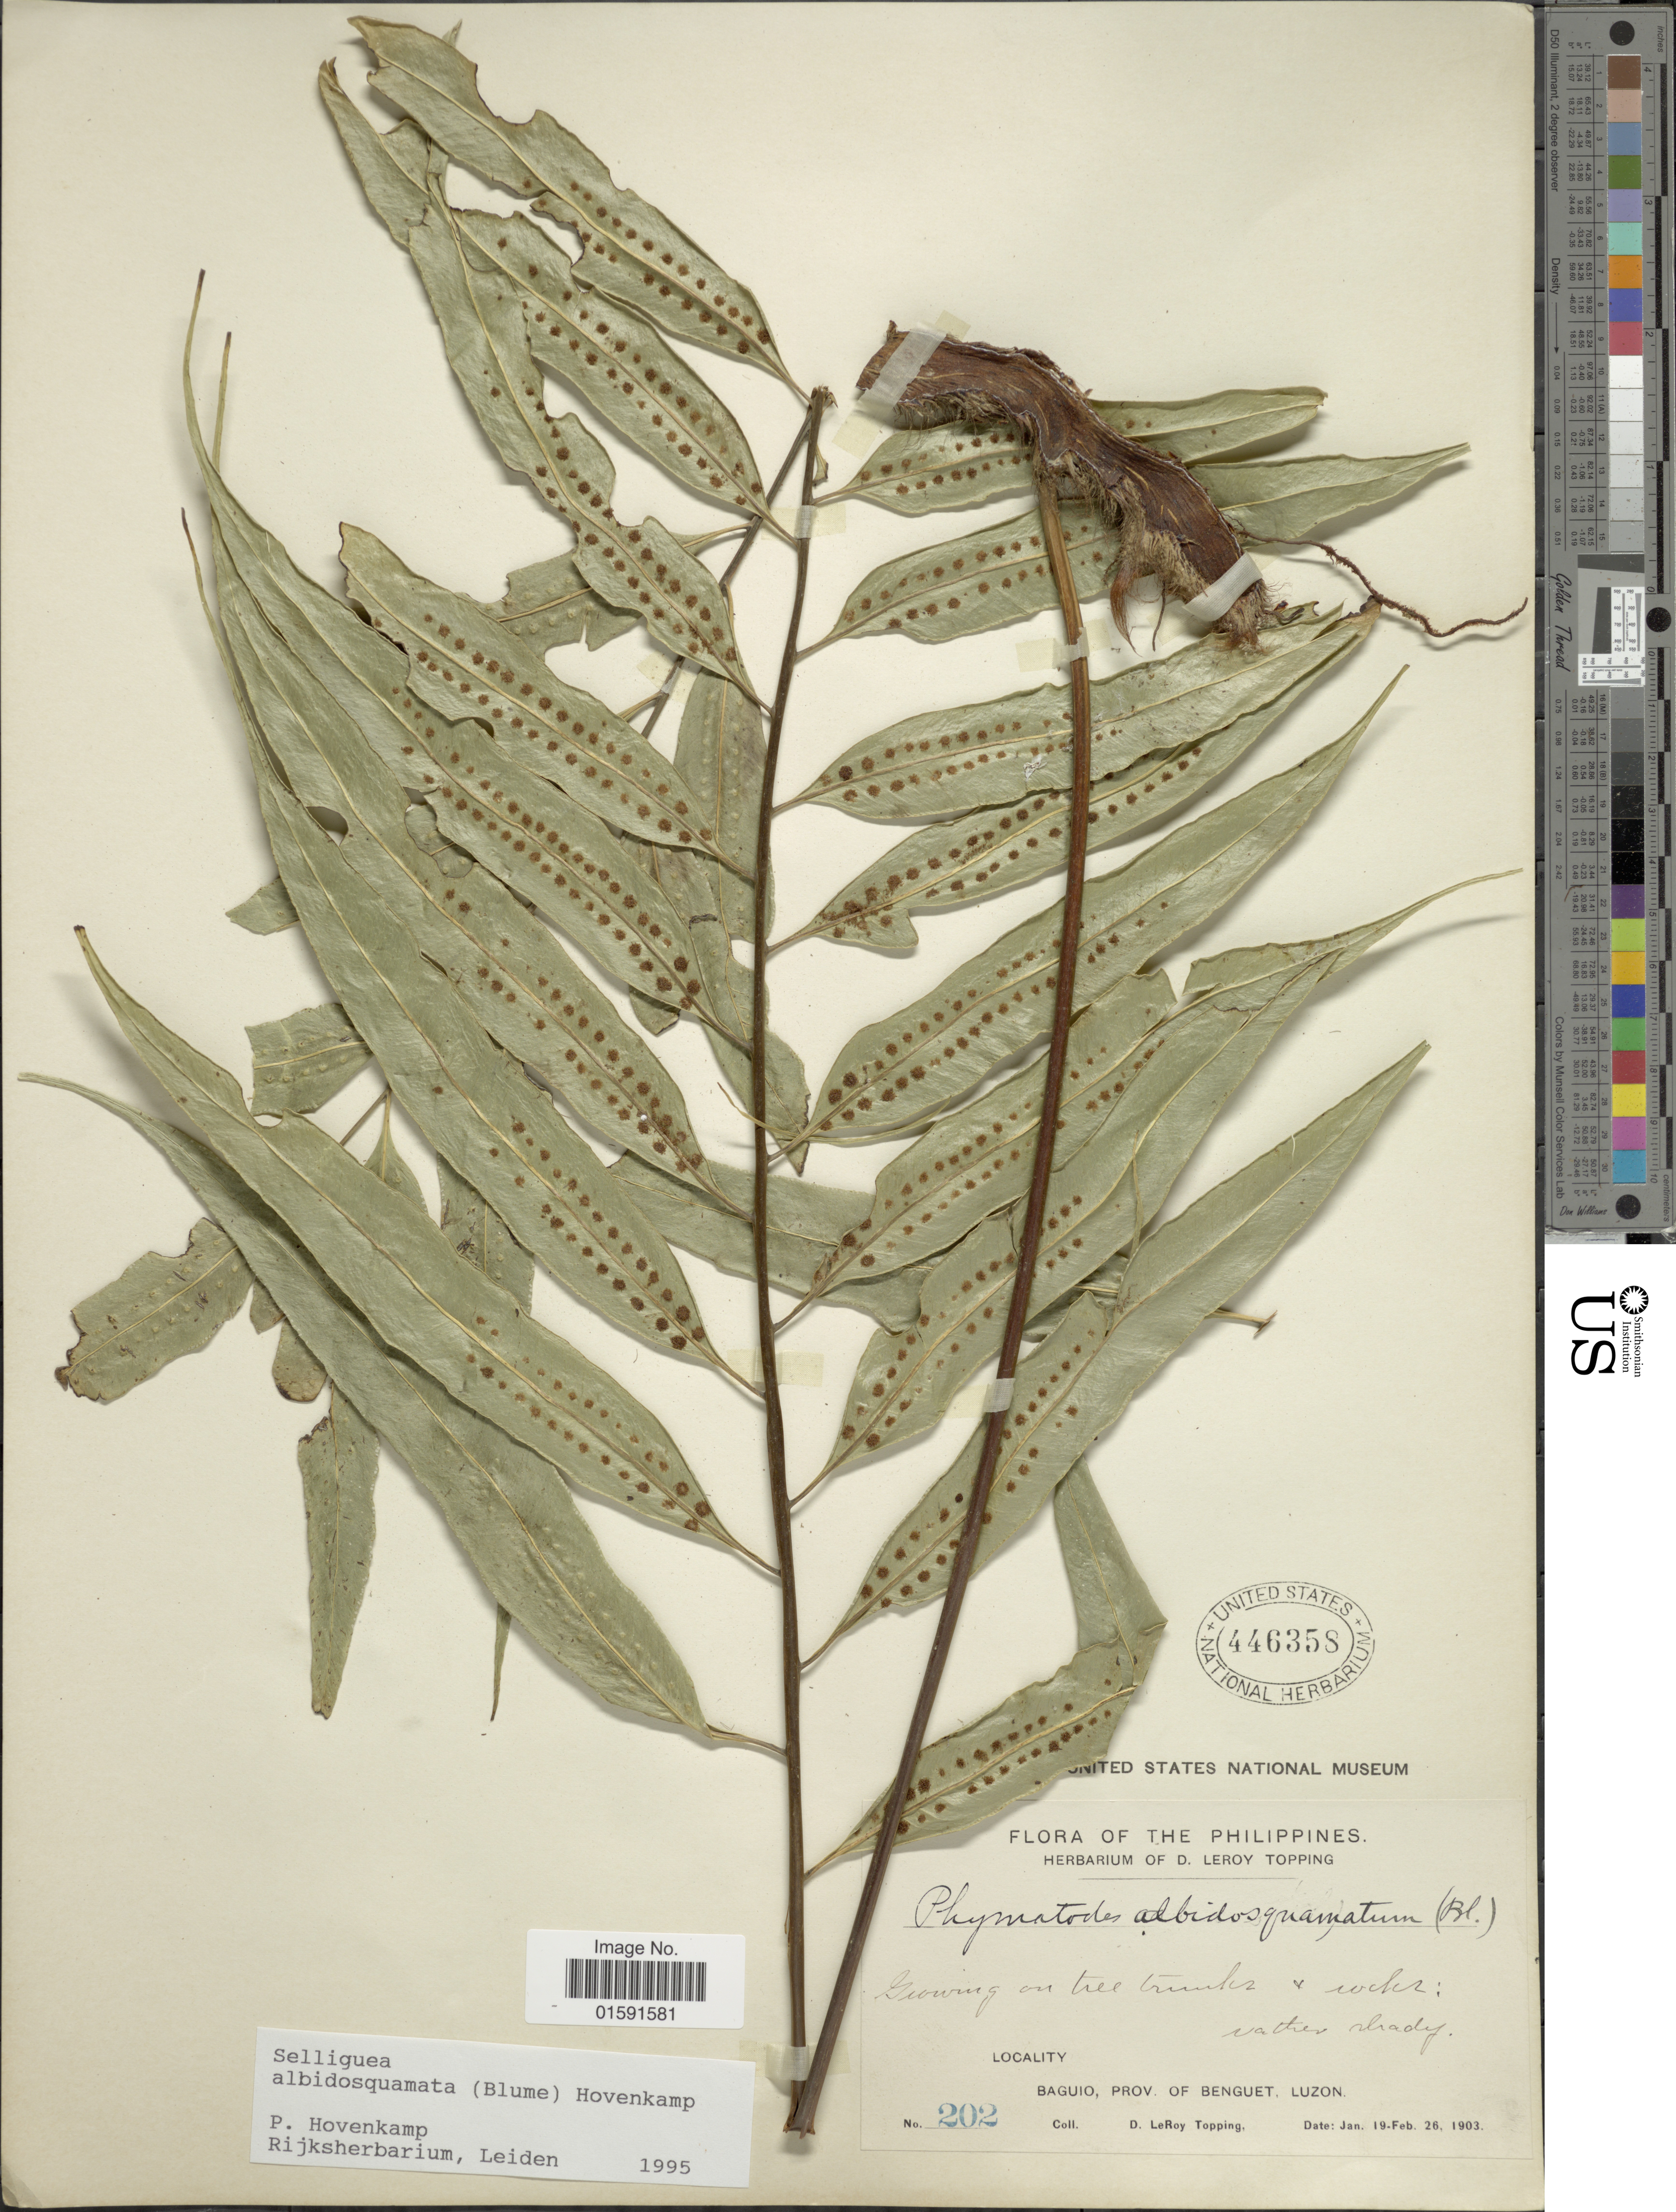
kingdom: Plantae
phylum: Tracheophyta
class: Polypodiopsida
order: Polypodiales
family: Polypodiaceae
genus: Selliguea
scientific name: Selliguea albidosquamata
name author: (Blume) Parris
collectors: D. L. Topping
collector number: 202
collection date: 1903-01-19/1903-02-26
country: Philippines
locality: Baguio, Prov. of Benguet, Luzon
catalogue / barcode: US 446358